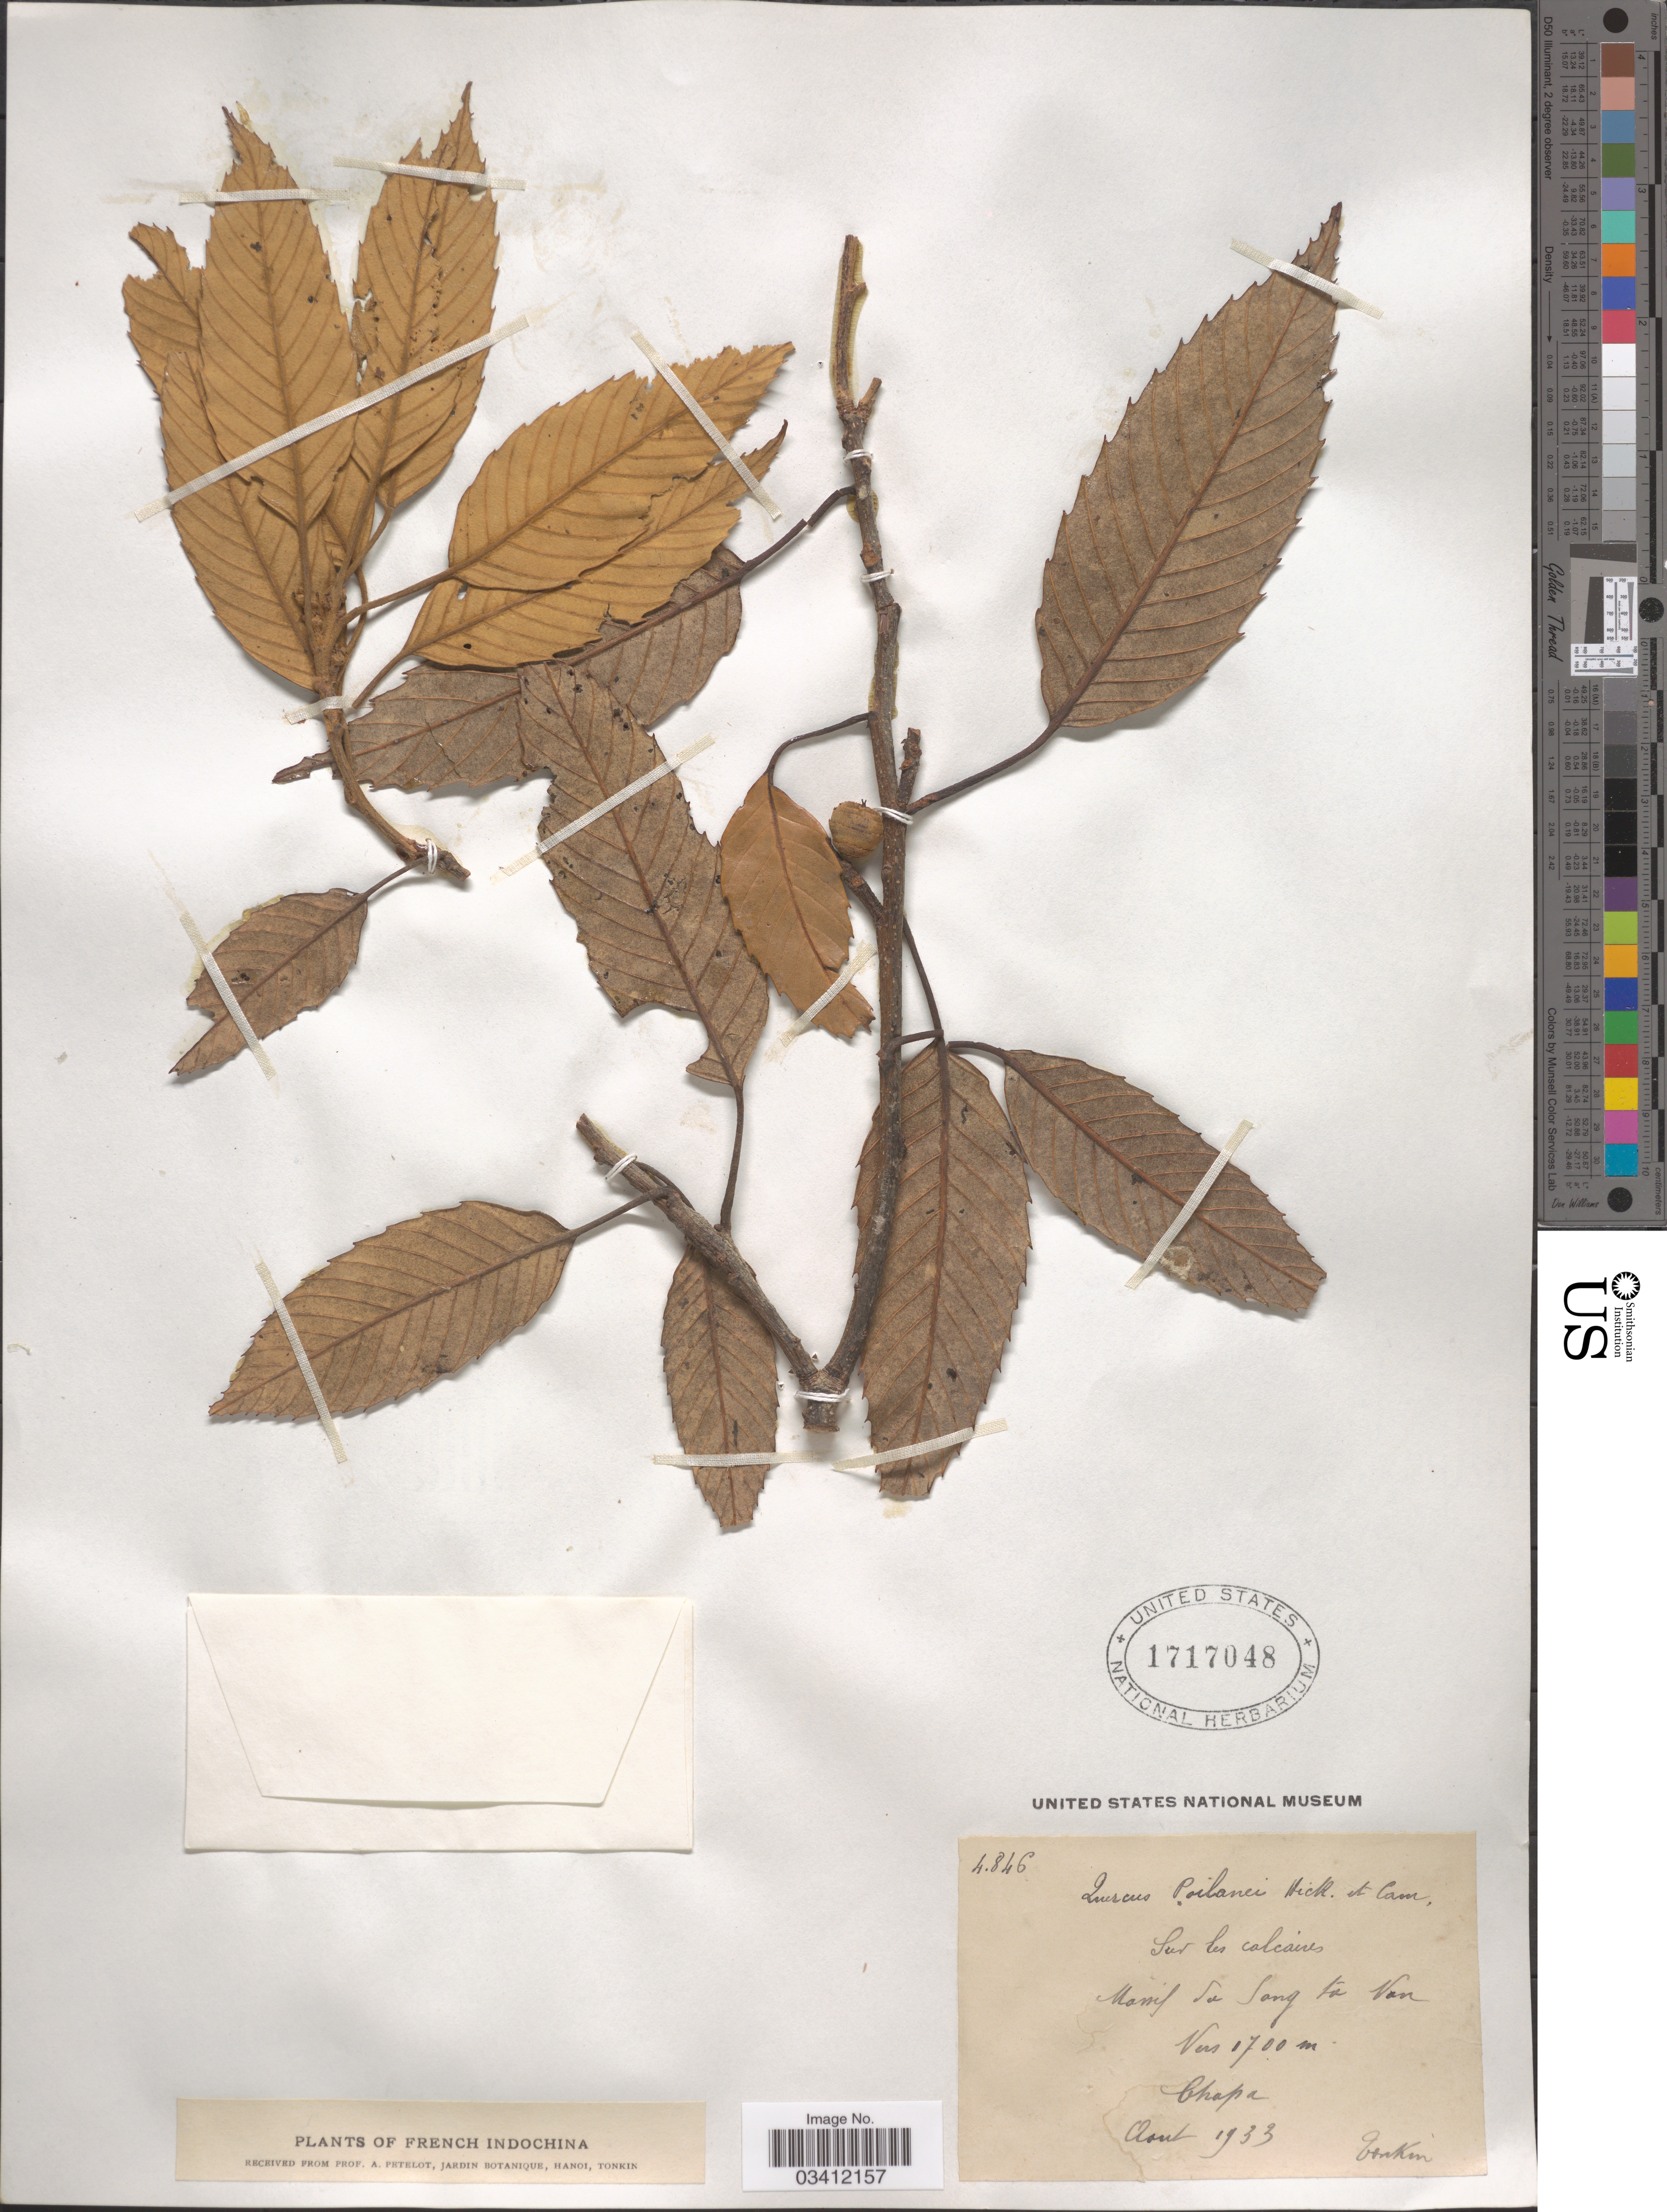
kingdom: Plantae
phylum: Tracheophyta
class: Magnoliopsida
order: Fagales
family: Fagaceae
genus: Quercus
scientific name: Quercus poilanei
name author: Hickel & A. Camus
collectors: P. A. Pételot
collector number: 4846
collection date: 1933-08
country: Vietnam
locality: Massif du Sang ta Van. Chapa. French Indochina.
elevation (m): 1700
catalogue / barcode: US 1717048